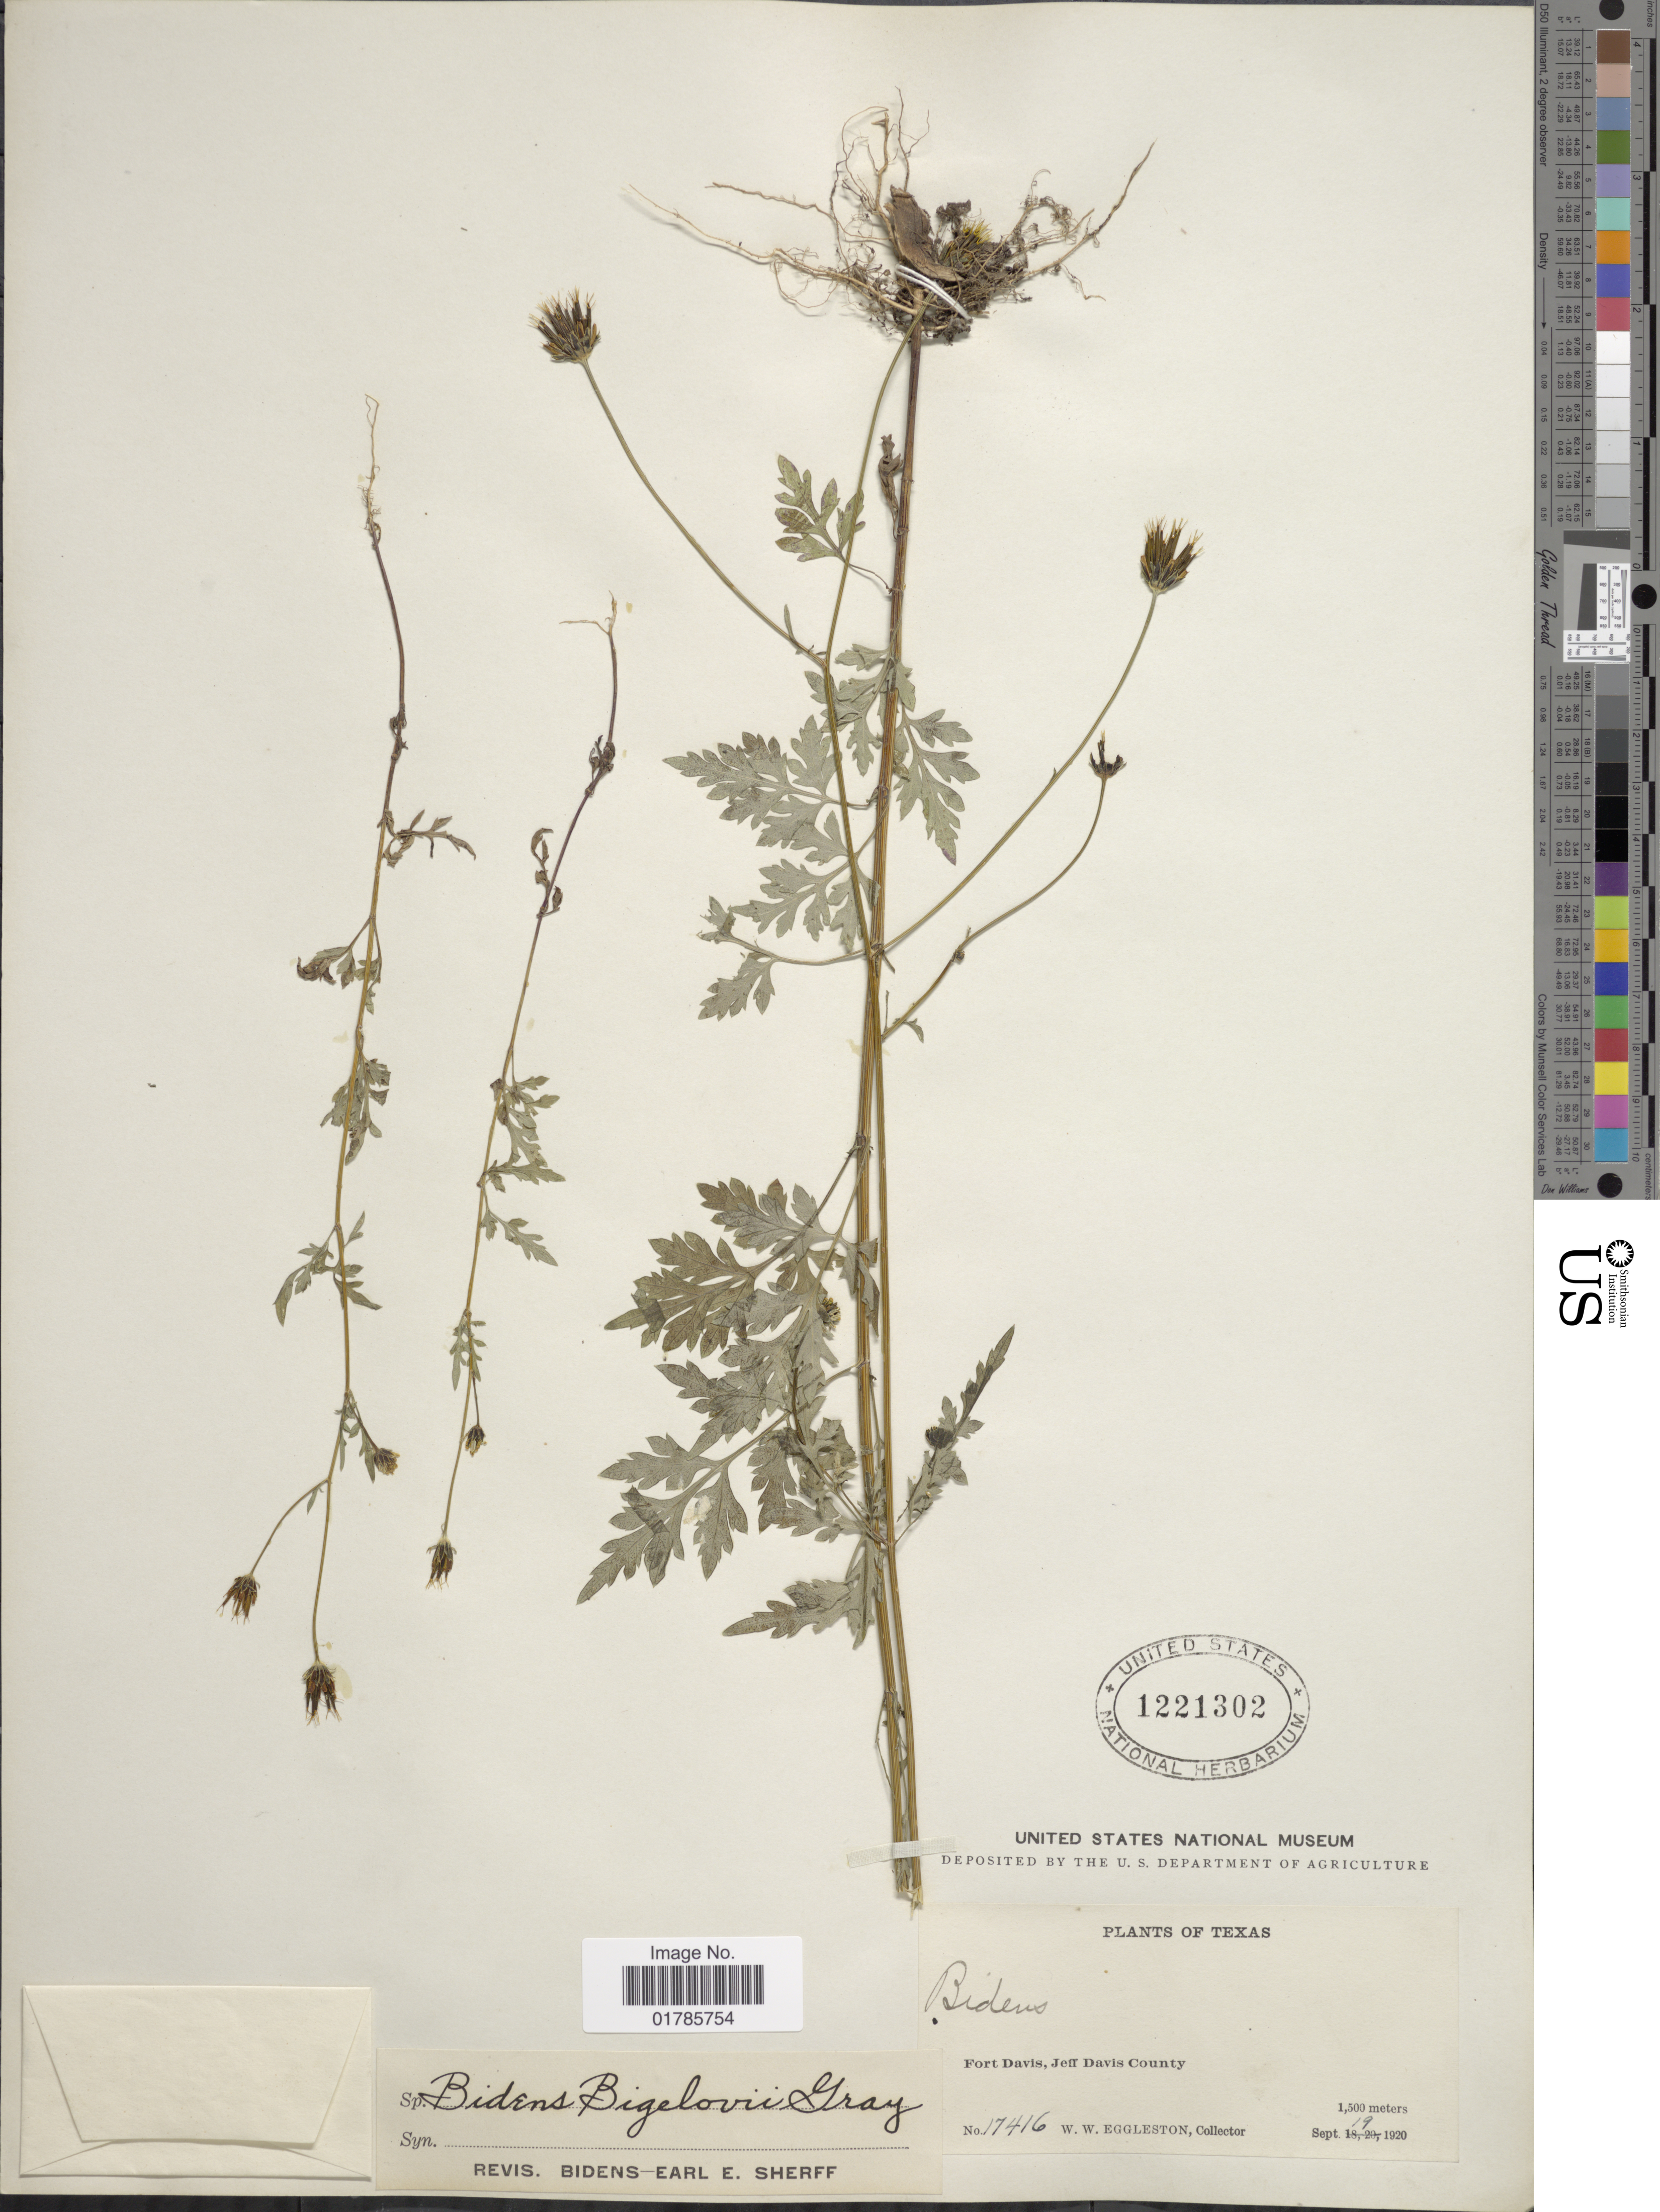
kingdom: Plantae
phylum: Tracheophyta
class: Magnoliopsida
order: Asterales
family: Asteraceae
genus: Bidens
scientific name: Bidens bigelovii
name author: A. Gray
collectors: W. W. Eggleston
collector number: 17416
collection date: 1920-09-19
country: United States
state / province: Texas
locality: Fort Davis, Jeff Davis County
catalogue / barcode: US 1221302